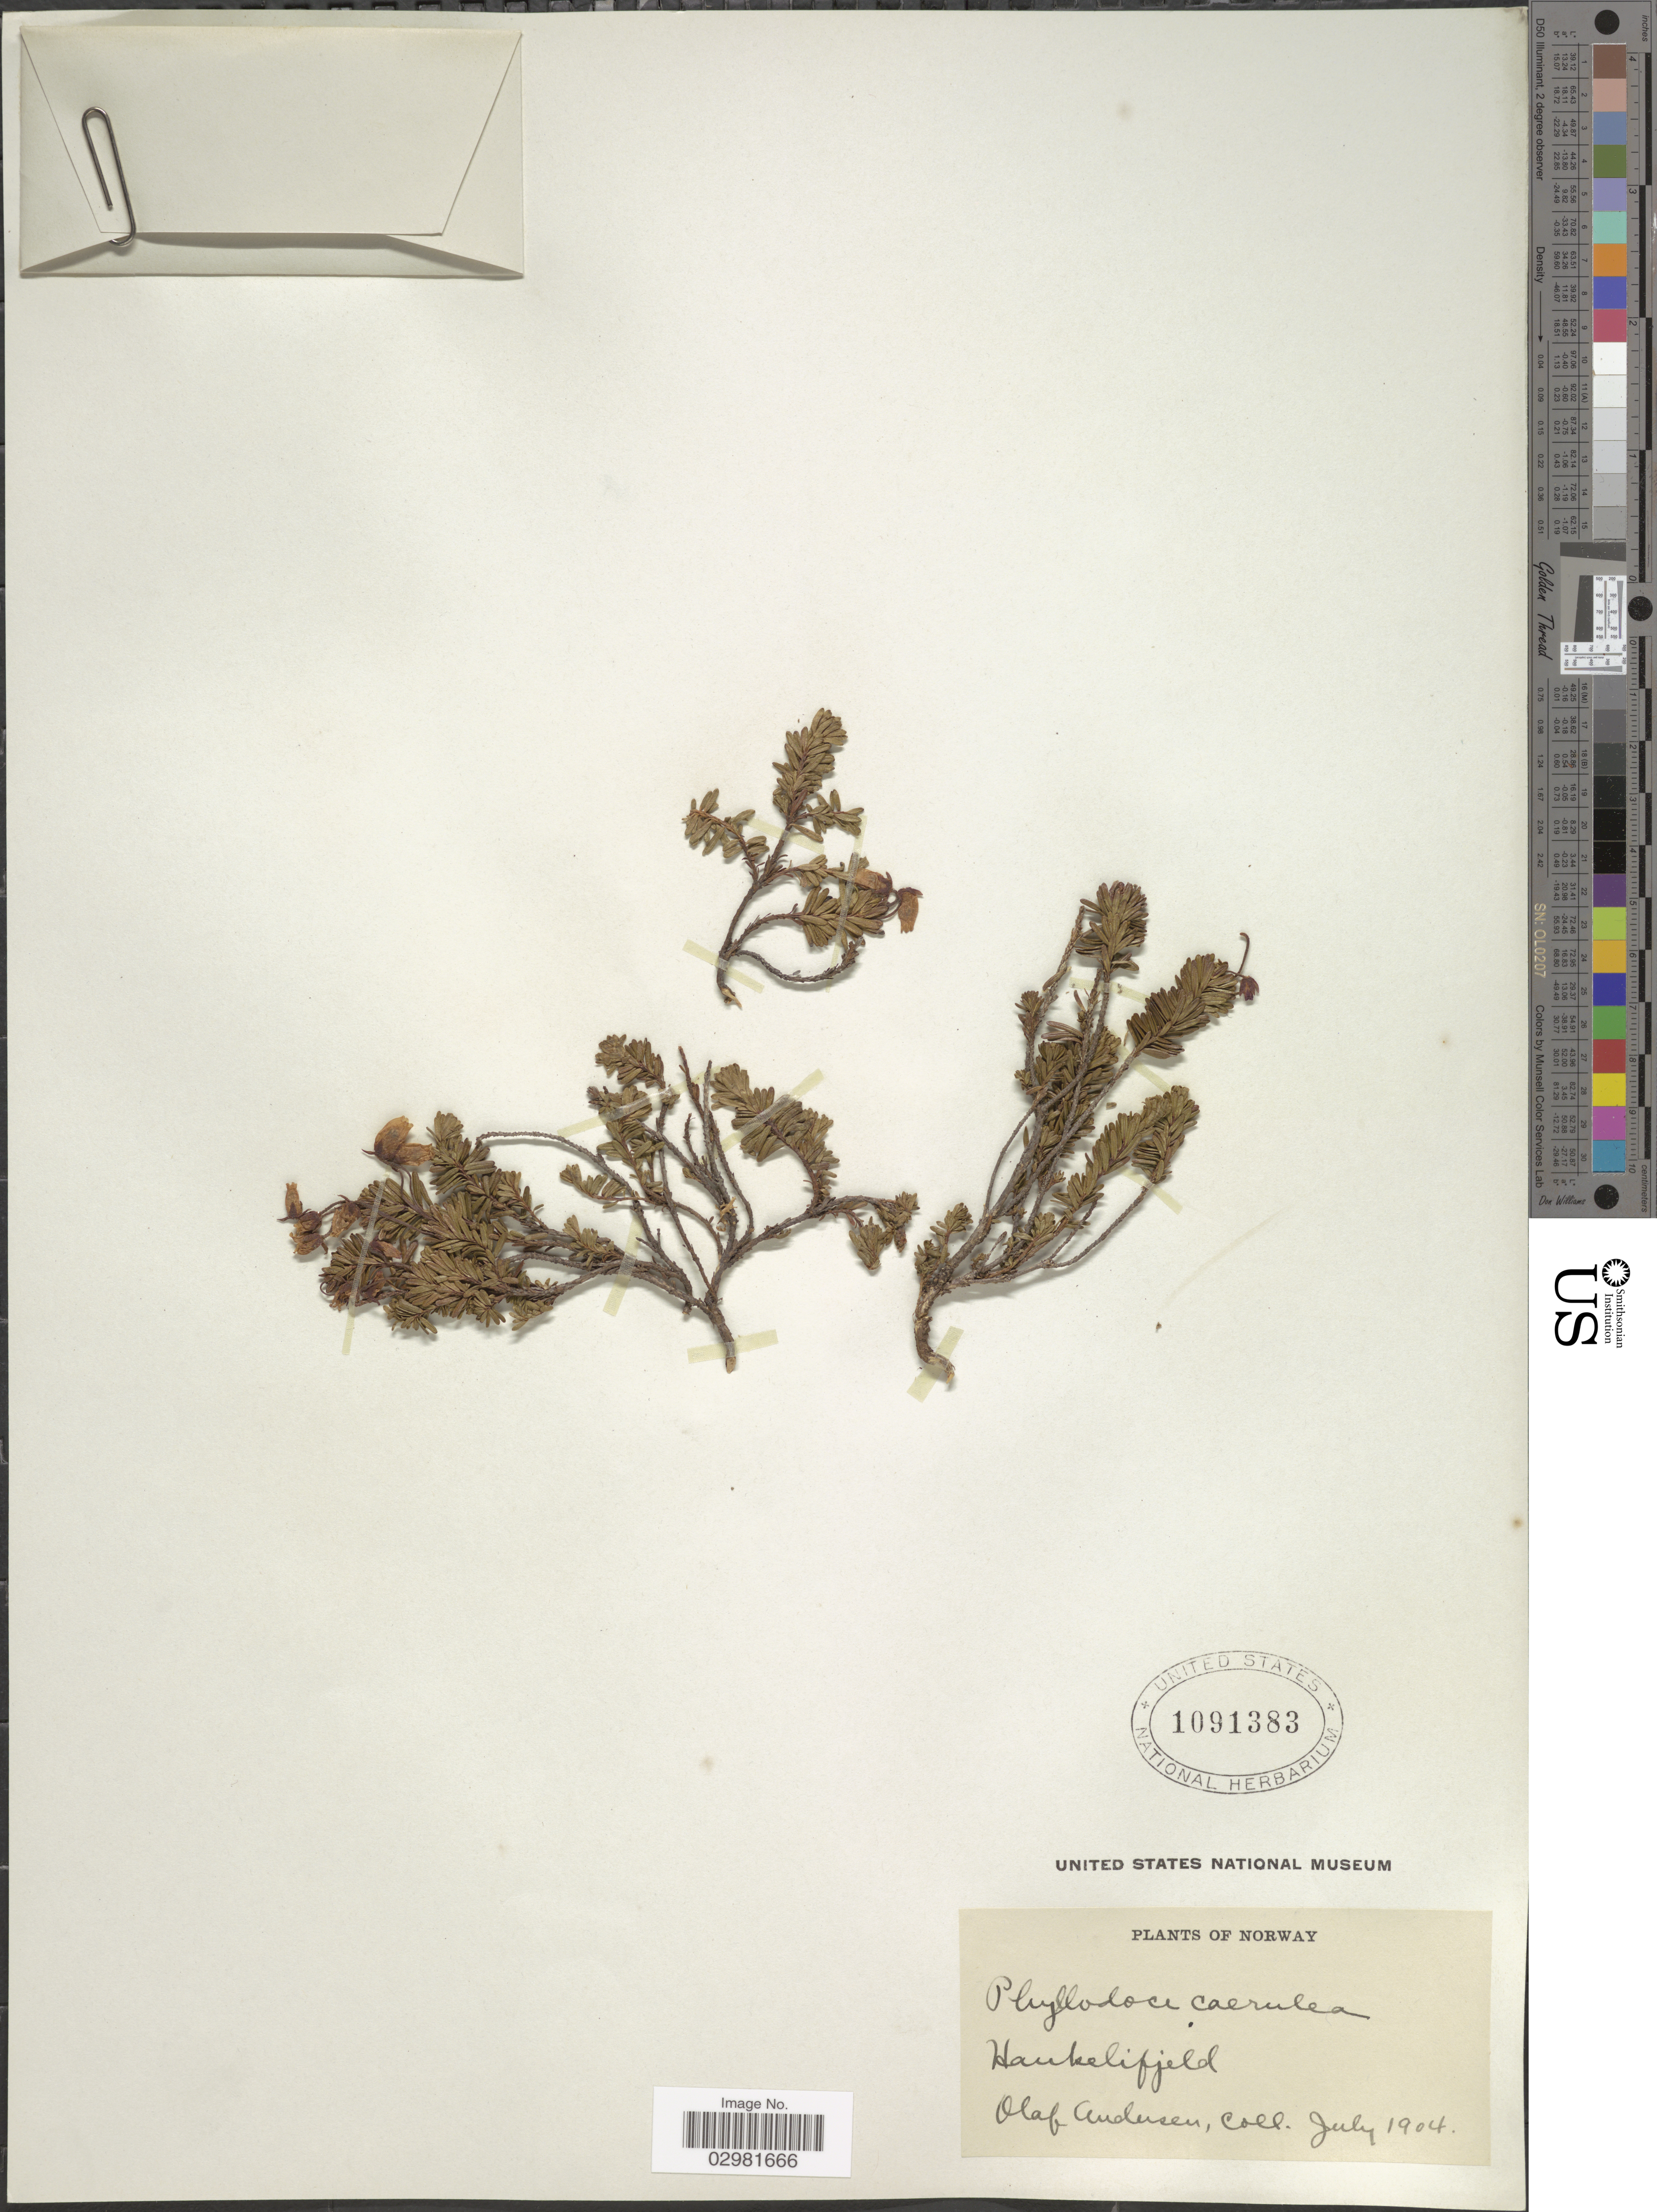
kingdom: Plantae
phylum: Tracheophyta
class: Magnoliopsida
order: Ericales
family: Ericaceae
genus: Phyllodoce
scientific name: Phyllodoce caerulea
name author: (L.) Bab.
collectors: O. Andersen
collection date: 1904-07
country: Norway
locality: Haukelifjeld.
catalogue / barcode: US 1091383